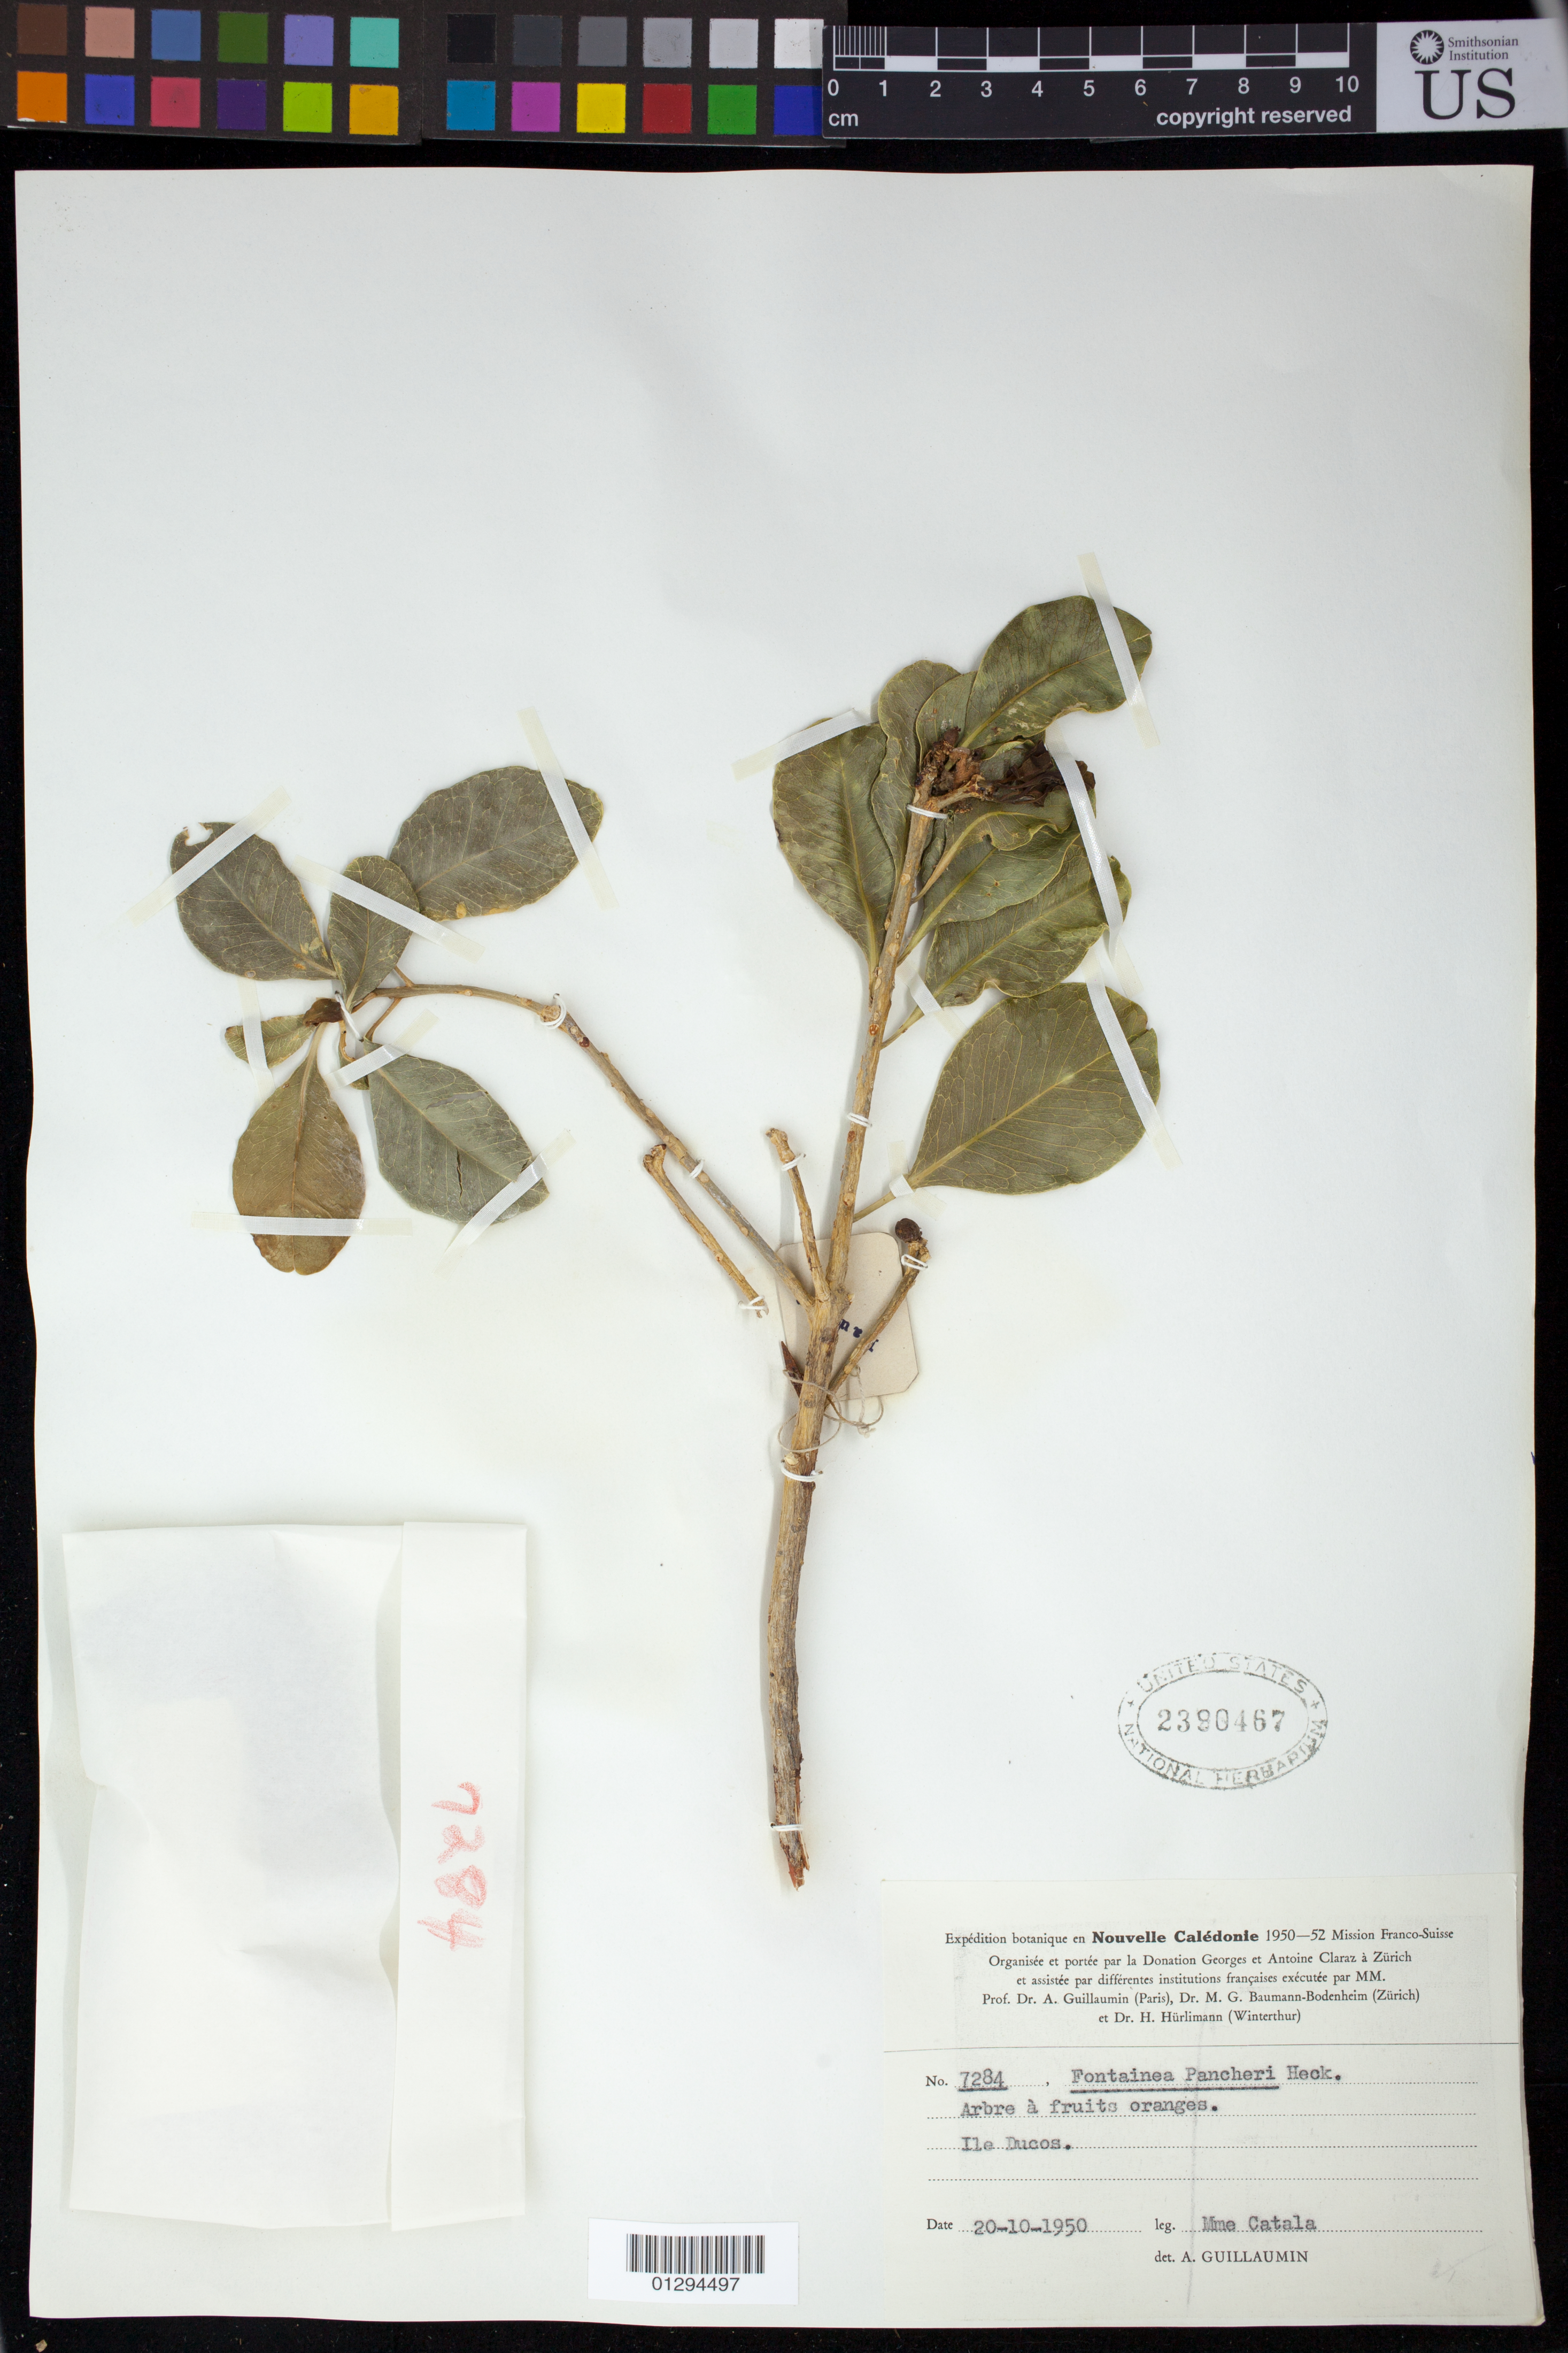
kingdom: Plantae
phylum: Tracheophyta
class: Magnoliopsida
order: Malpighiales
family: Euphorbiaceae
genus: Fontainea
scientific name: Fontainea pancheri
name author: (Baill.) Heckel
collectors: R. Catala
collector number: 7284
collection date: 1950-10-20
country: New Caledonia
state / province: South Province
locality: Ile Ducos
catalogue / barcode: US 2390467